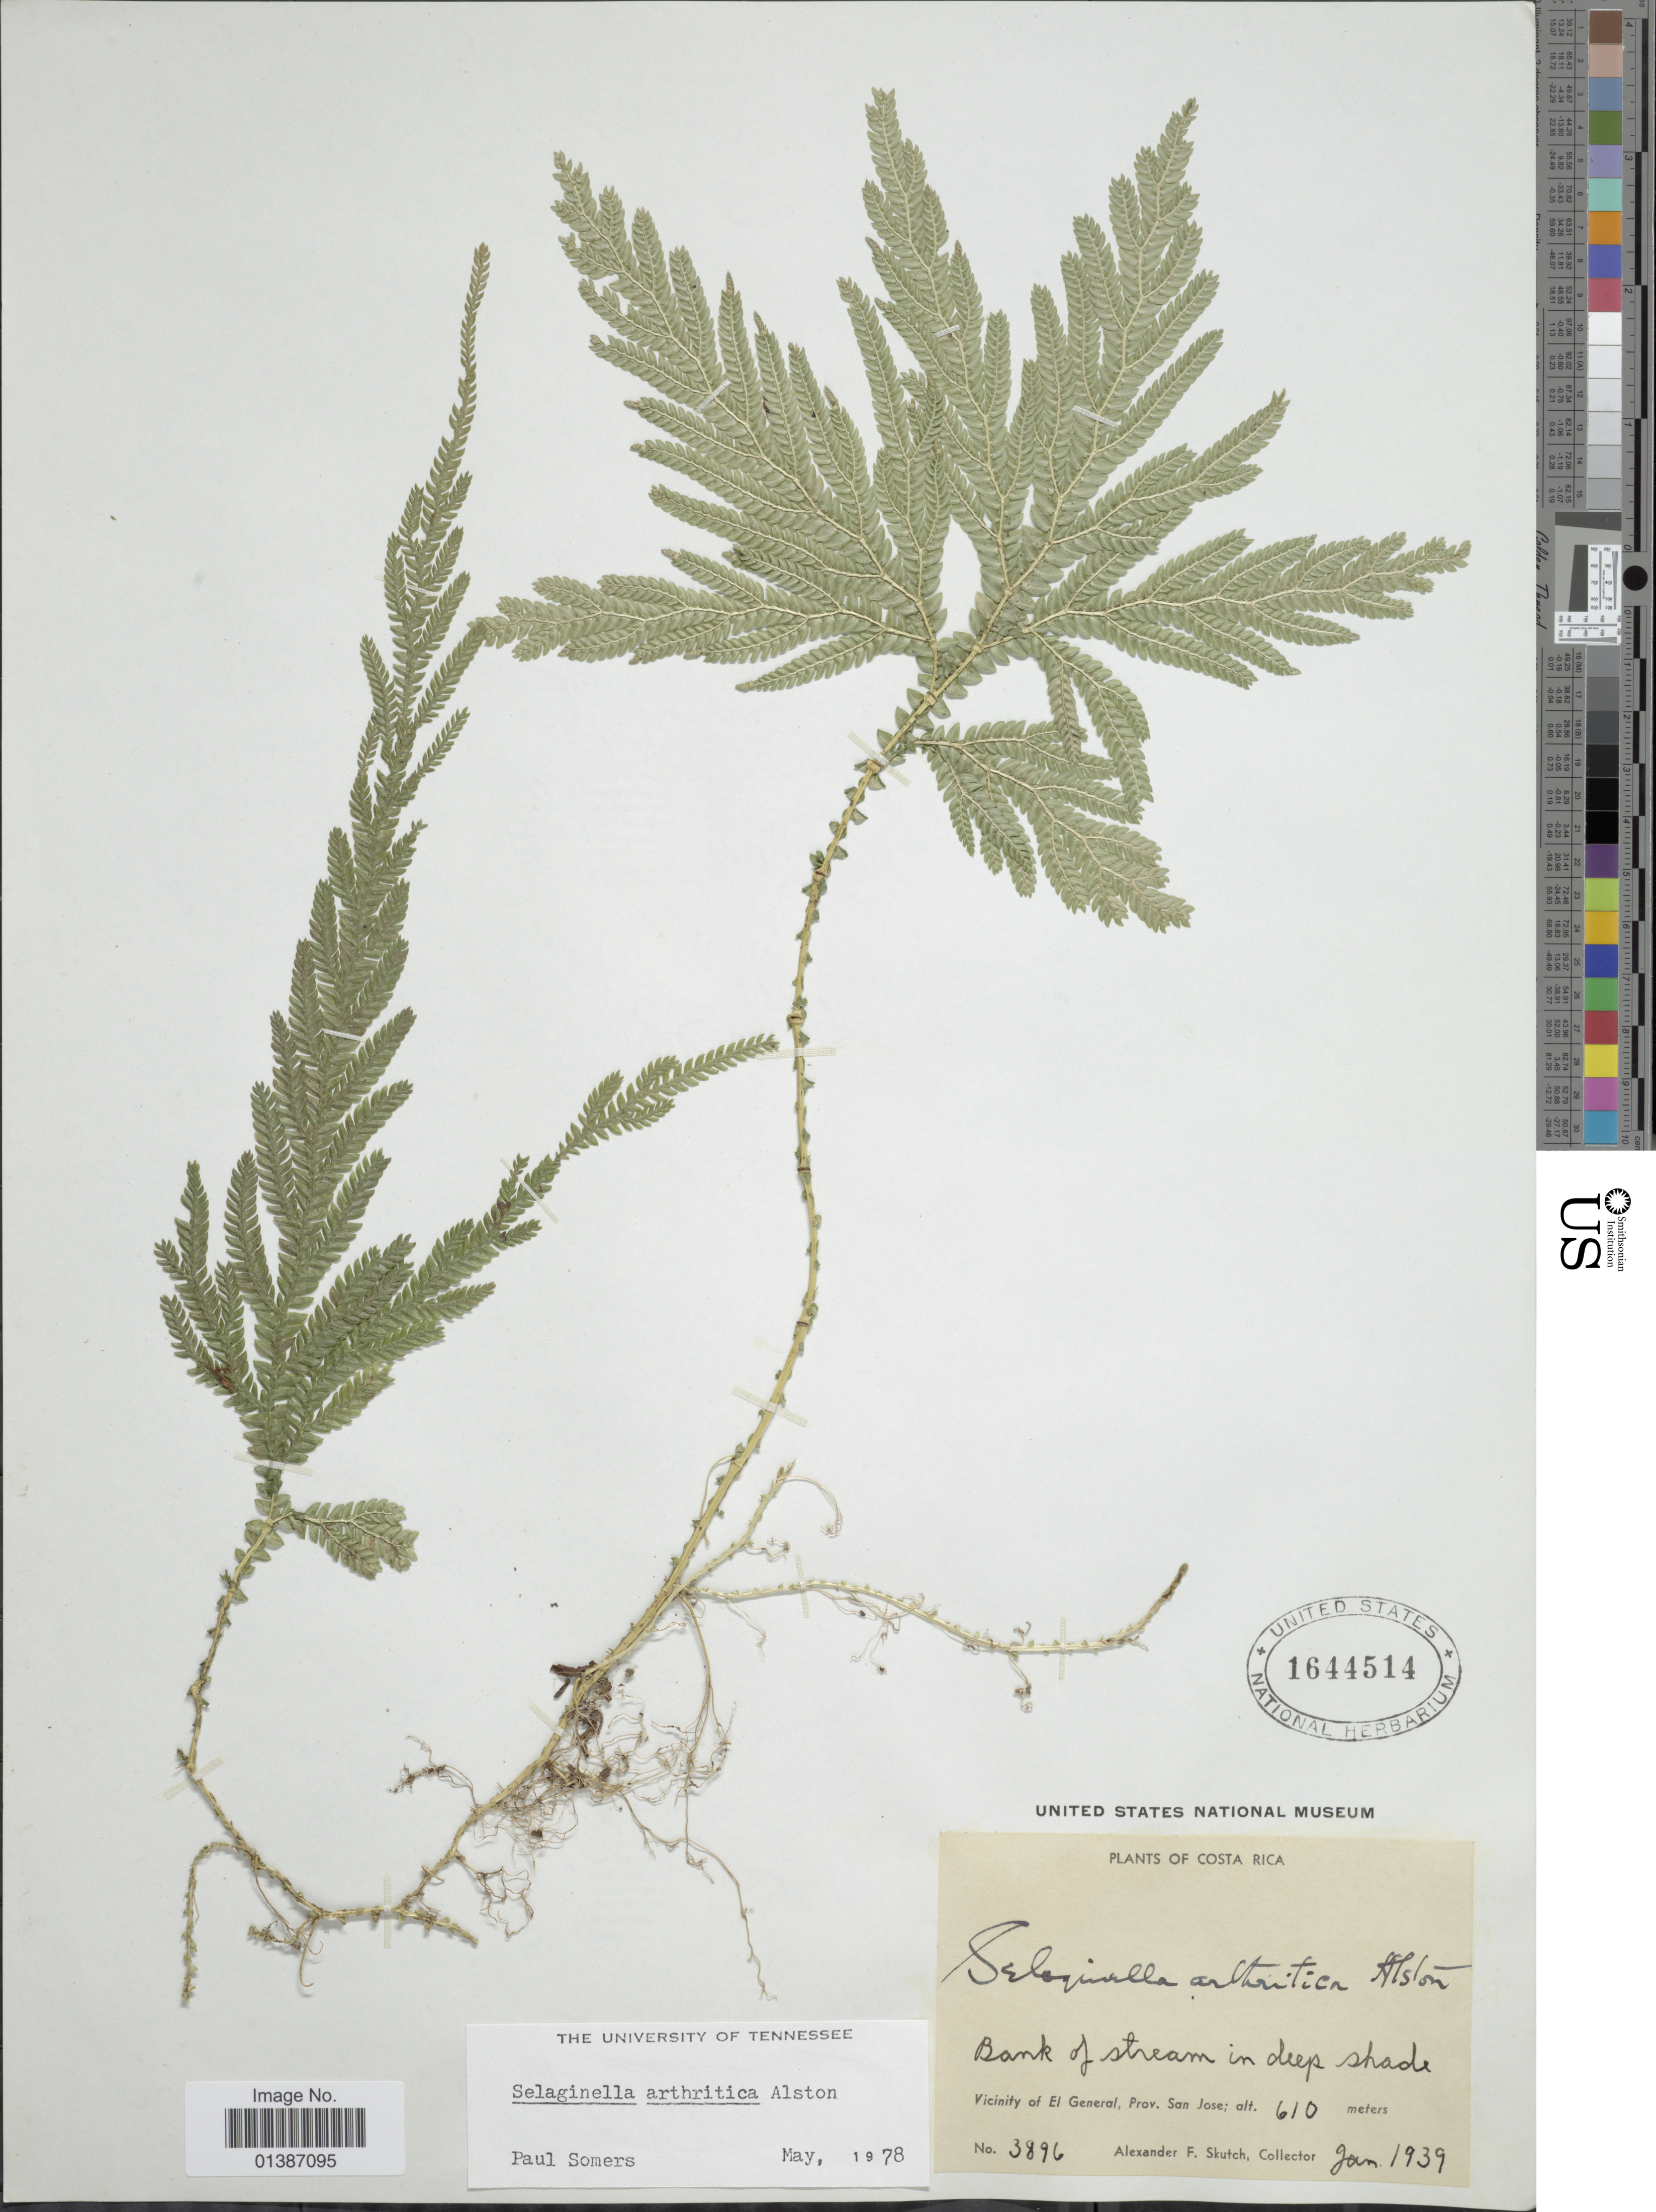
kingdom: Plantae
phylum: Tracheophyta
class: Lycopodiopsida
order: Selaginellales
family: Selaginellaceae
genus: Selaginella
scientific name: Selaginella arthritica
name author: Alston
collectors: A. F. Skutch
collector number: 3896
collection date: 1939-01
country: Costa Rica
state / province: San José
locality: Vicinity of El General, Prov. San Jose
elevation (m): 610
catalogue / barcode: US 1644514